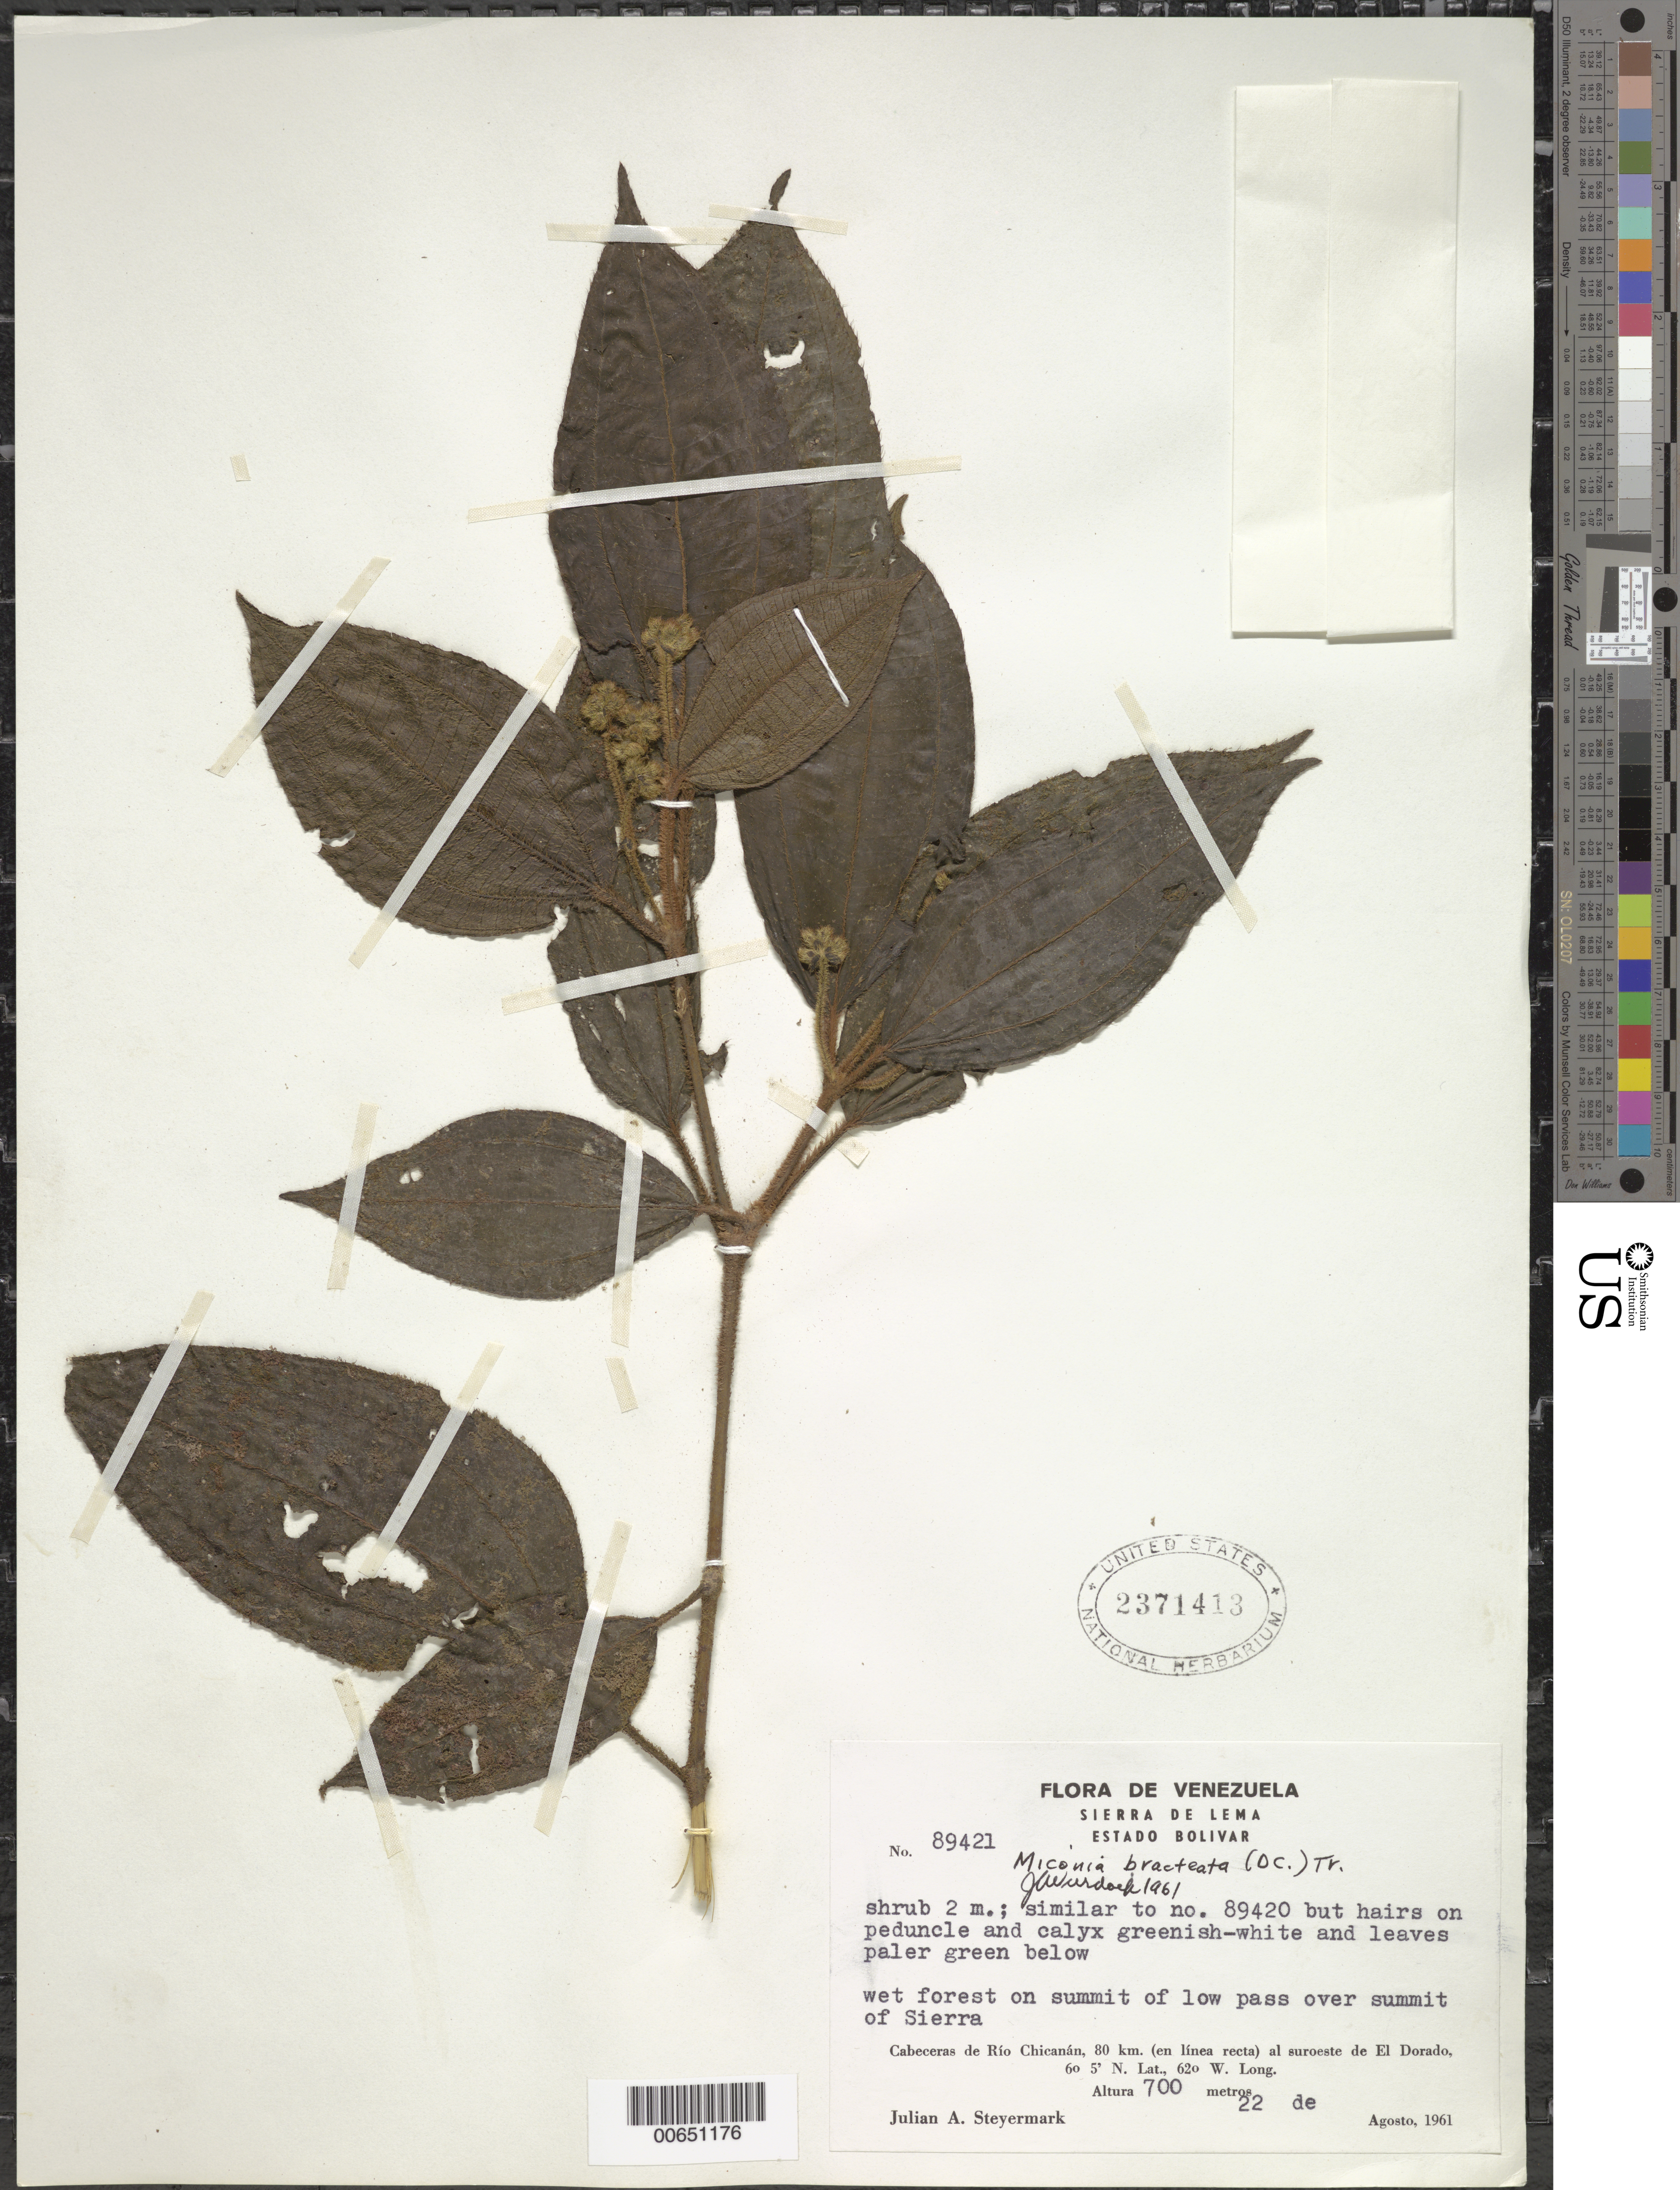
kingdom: Plantae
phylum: Tracheophyta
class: Magnoliopsida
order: Myrtales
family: Melastomataceae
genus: Miconia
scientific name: Miconia bracteata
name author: (DC.) Triana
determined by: Wurdack, John J., (US), US (UNITED STATES)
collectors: J. Steyermark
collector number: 89421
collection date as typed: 22-Aug-61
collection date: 1961-08-22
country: Venezuela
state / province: Bolívar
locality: Sierra de Lema; Cabeceras de Río Chicanán, 80 km (in a straight line) to southwest of El Dorado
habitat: Wet forest on summit of low pass over summit of Sierra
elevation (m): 700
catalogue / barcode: US 2371413